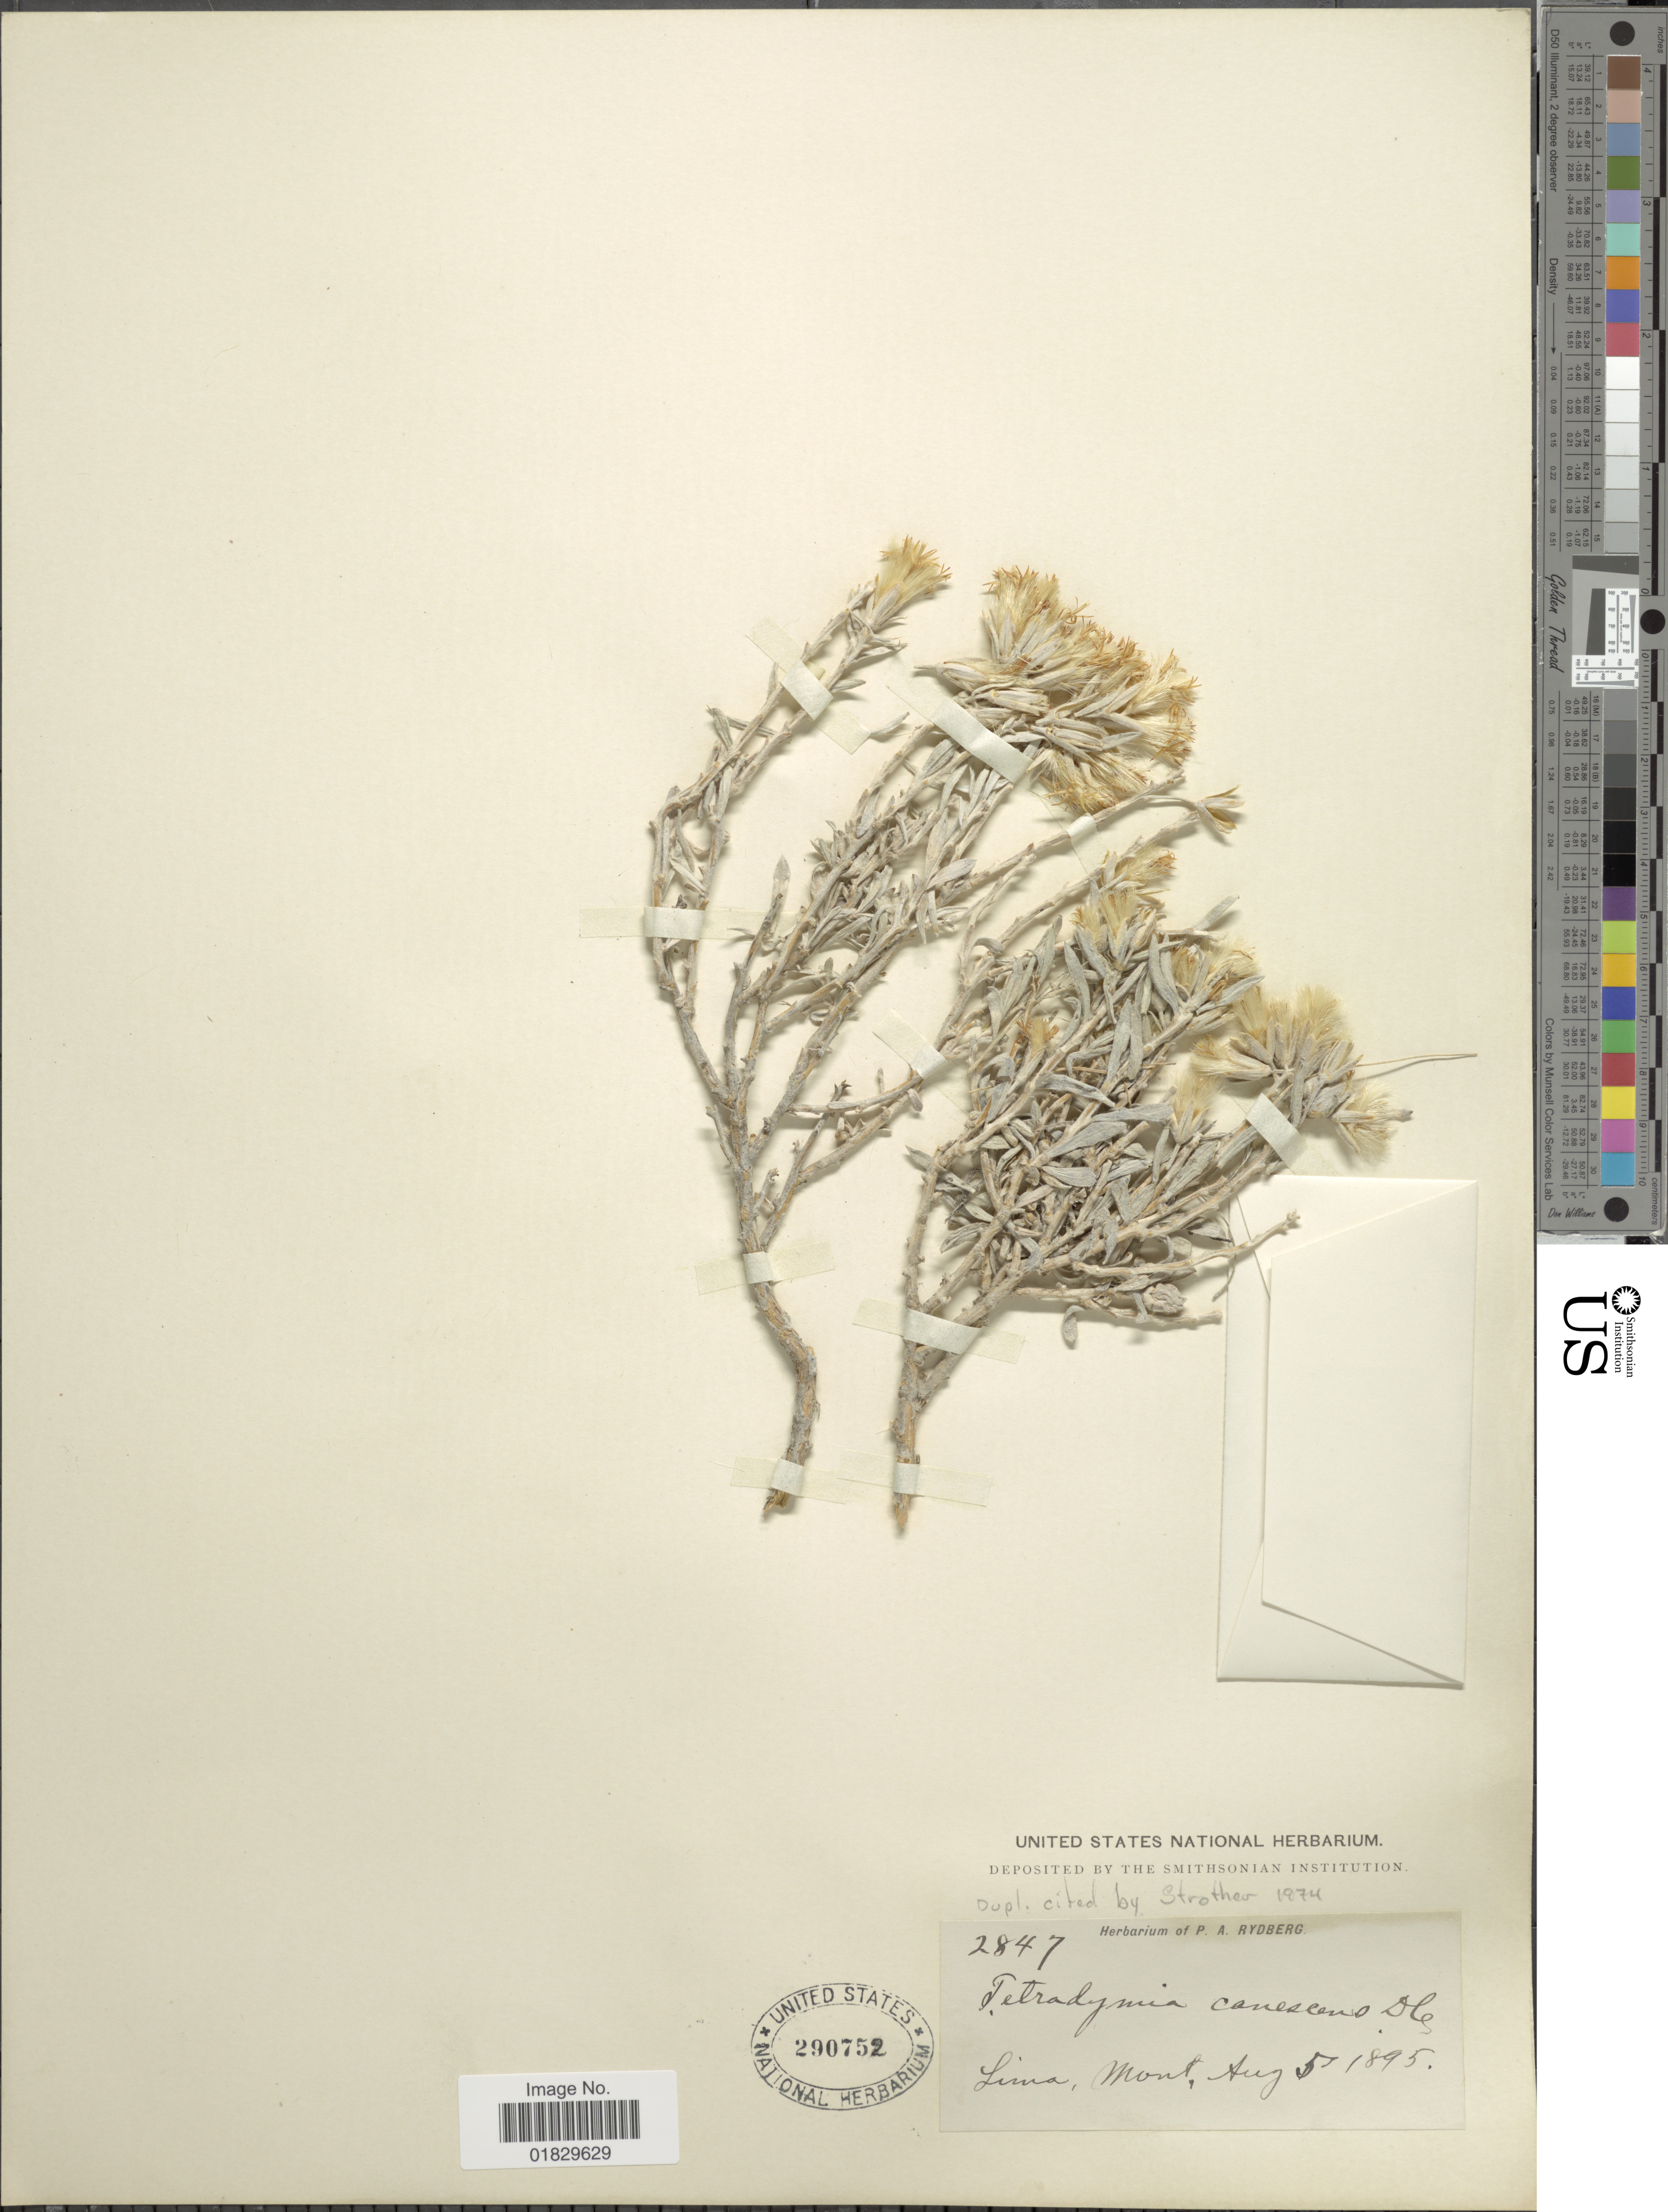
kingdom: Plantae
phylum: Tracheophyta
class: Magnoliopsida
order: Asterales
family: Asteraceae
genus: Tetradymia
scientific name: Tetradymia canescens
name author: DC.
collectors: ex herb. P. A. Rydberg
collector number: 2847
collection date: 1895-08-05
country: United States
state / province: Montana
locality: Lima, Mont.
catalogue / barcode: US 290752